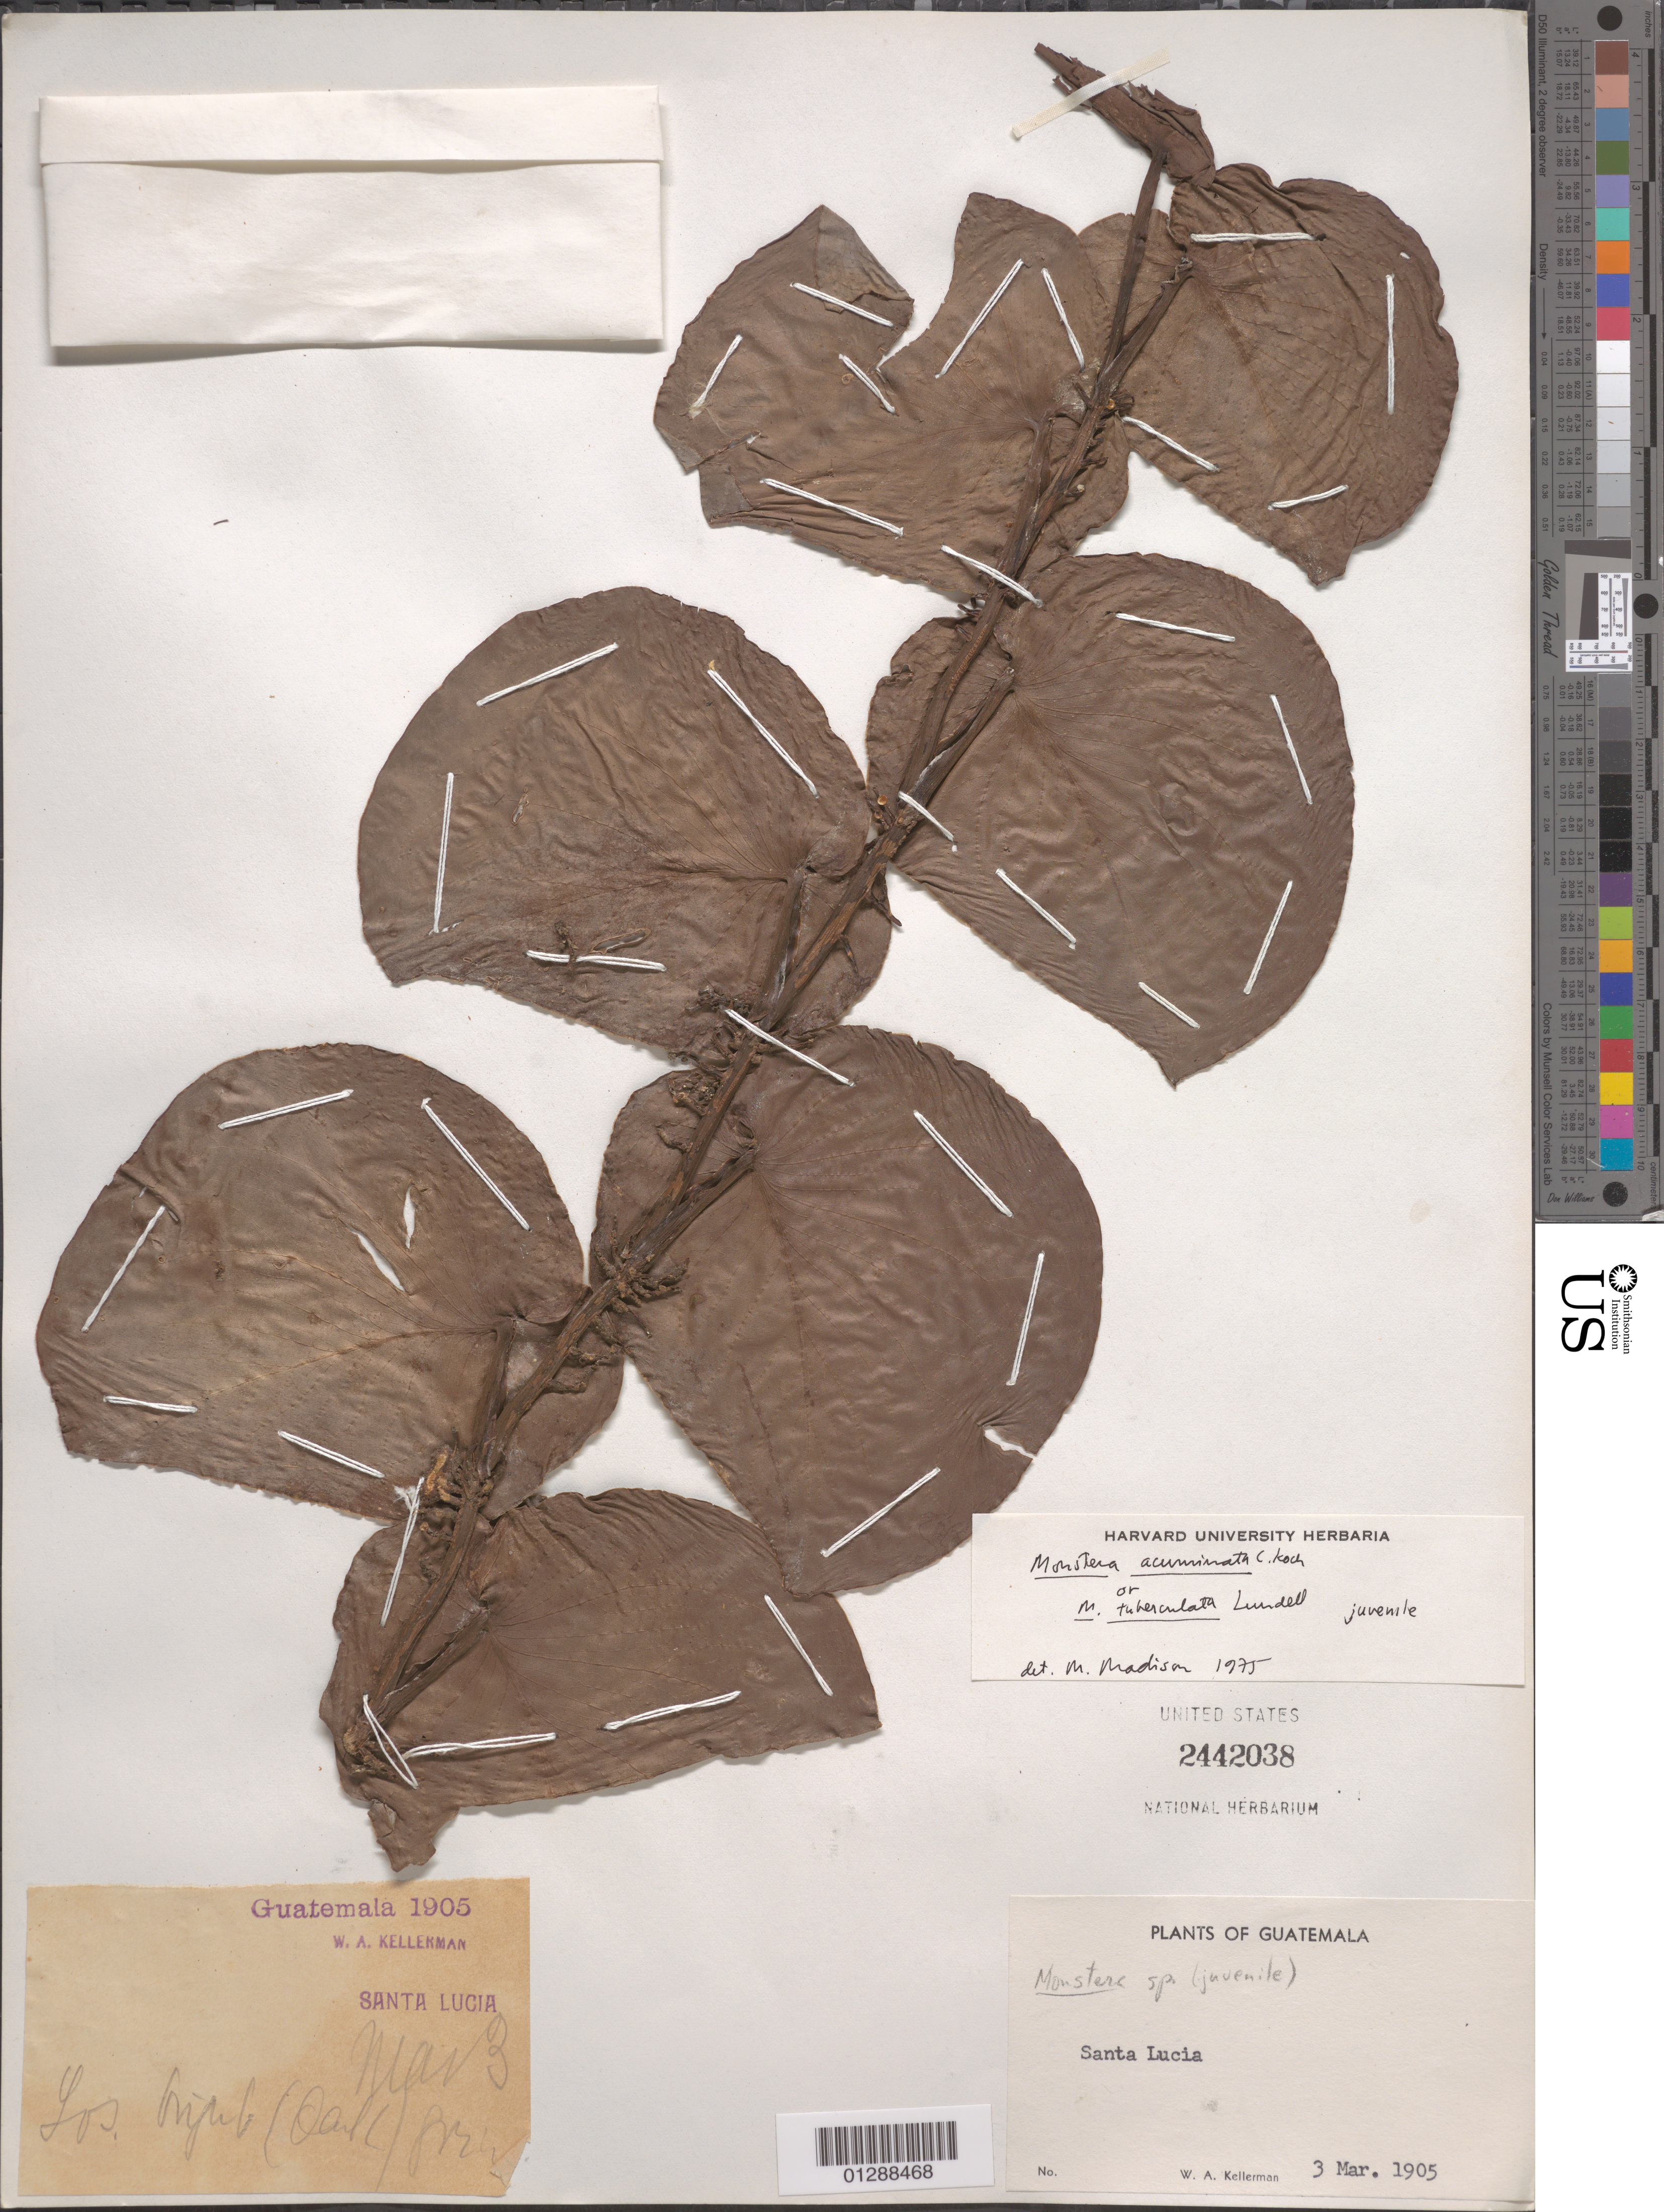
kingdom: Plantae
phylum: Tracheophyta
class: Liliopsida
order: Alismatales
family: Araceae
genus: Monstera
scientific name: Monstera acuminata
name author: K. Koch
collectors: W. Kellerman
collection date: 1905-03-03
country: Guatemala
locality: Santa Lucia.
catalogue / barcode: US 2442038